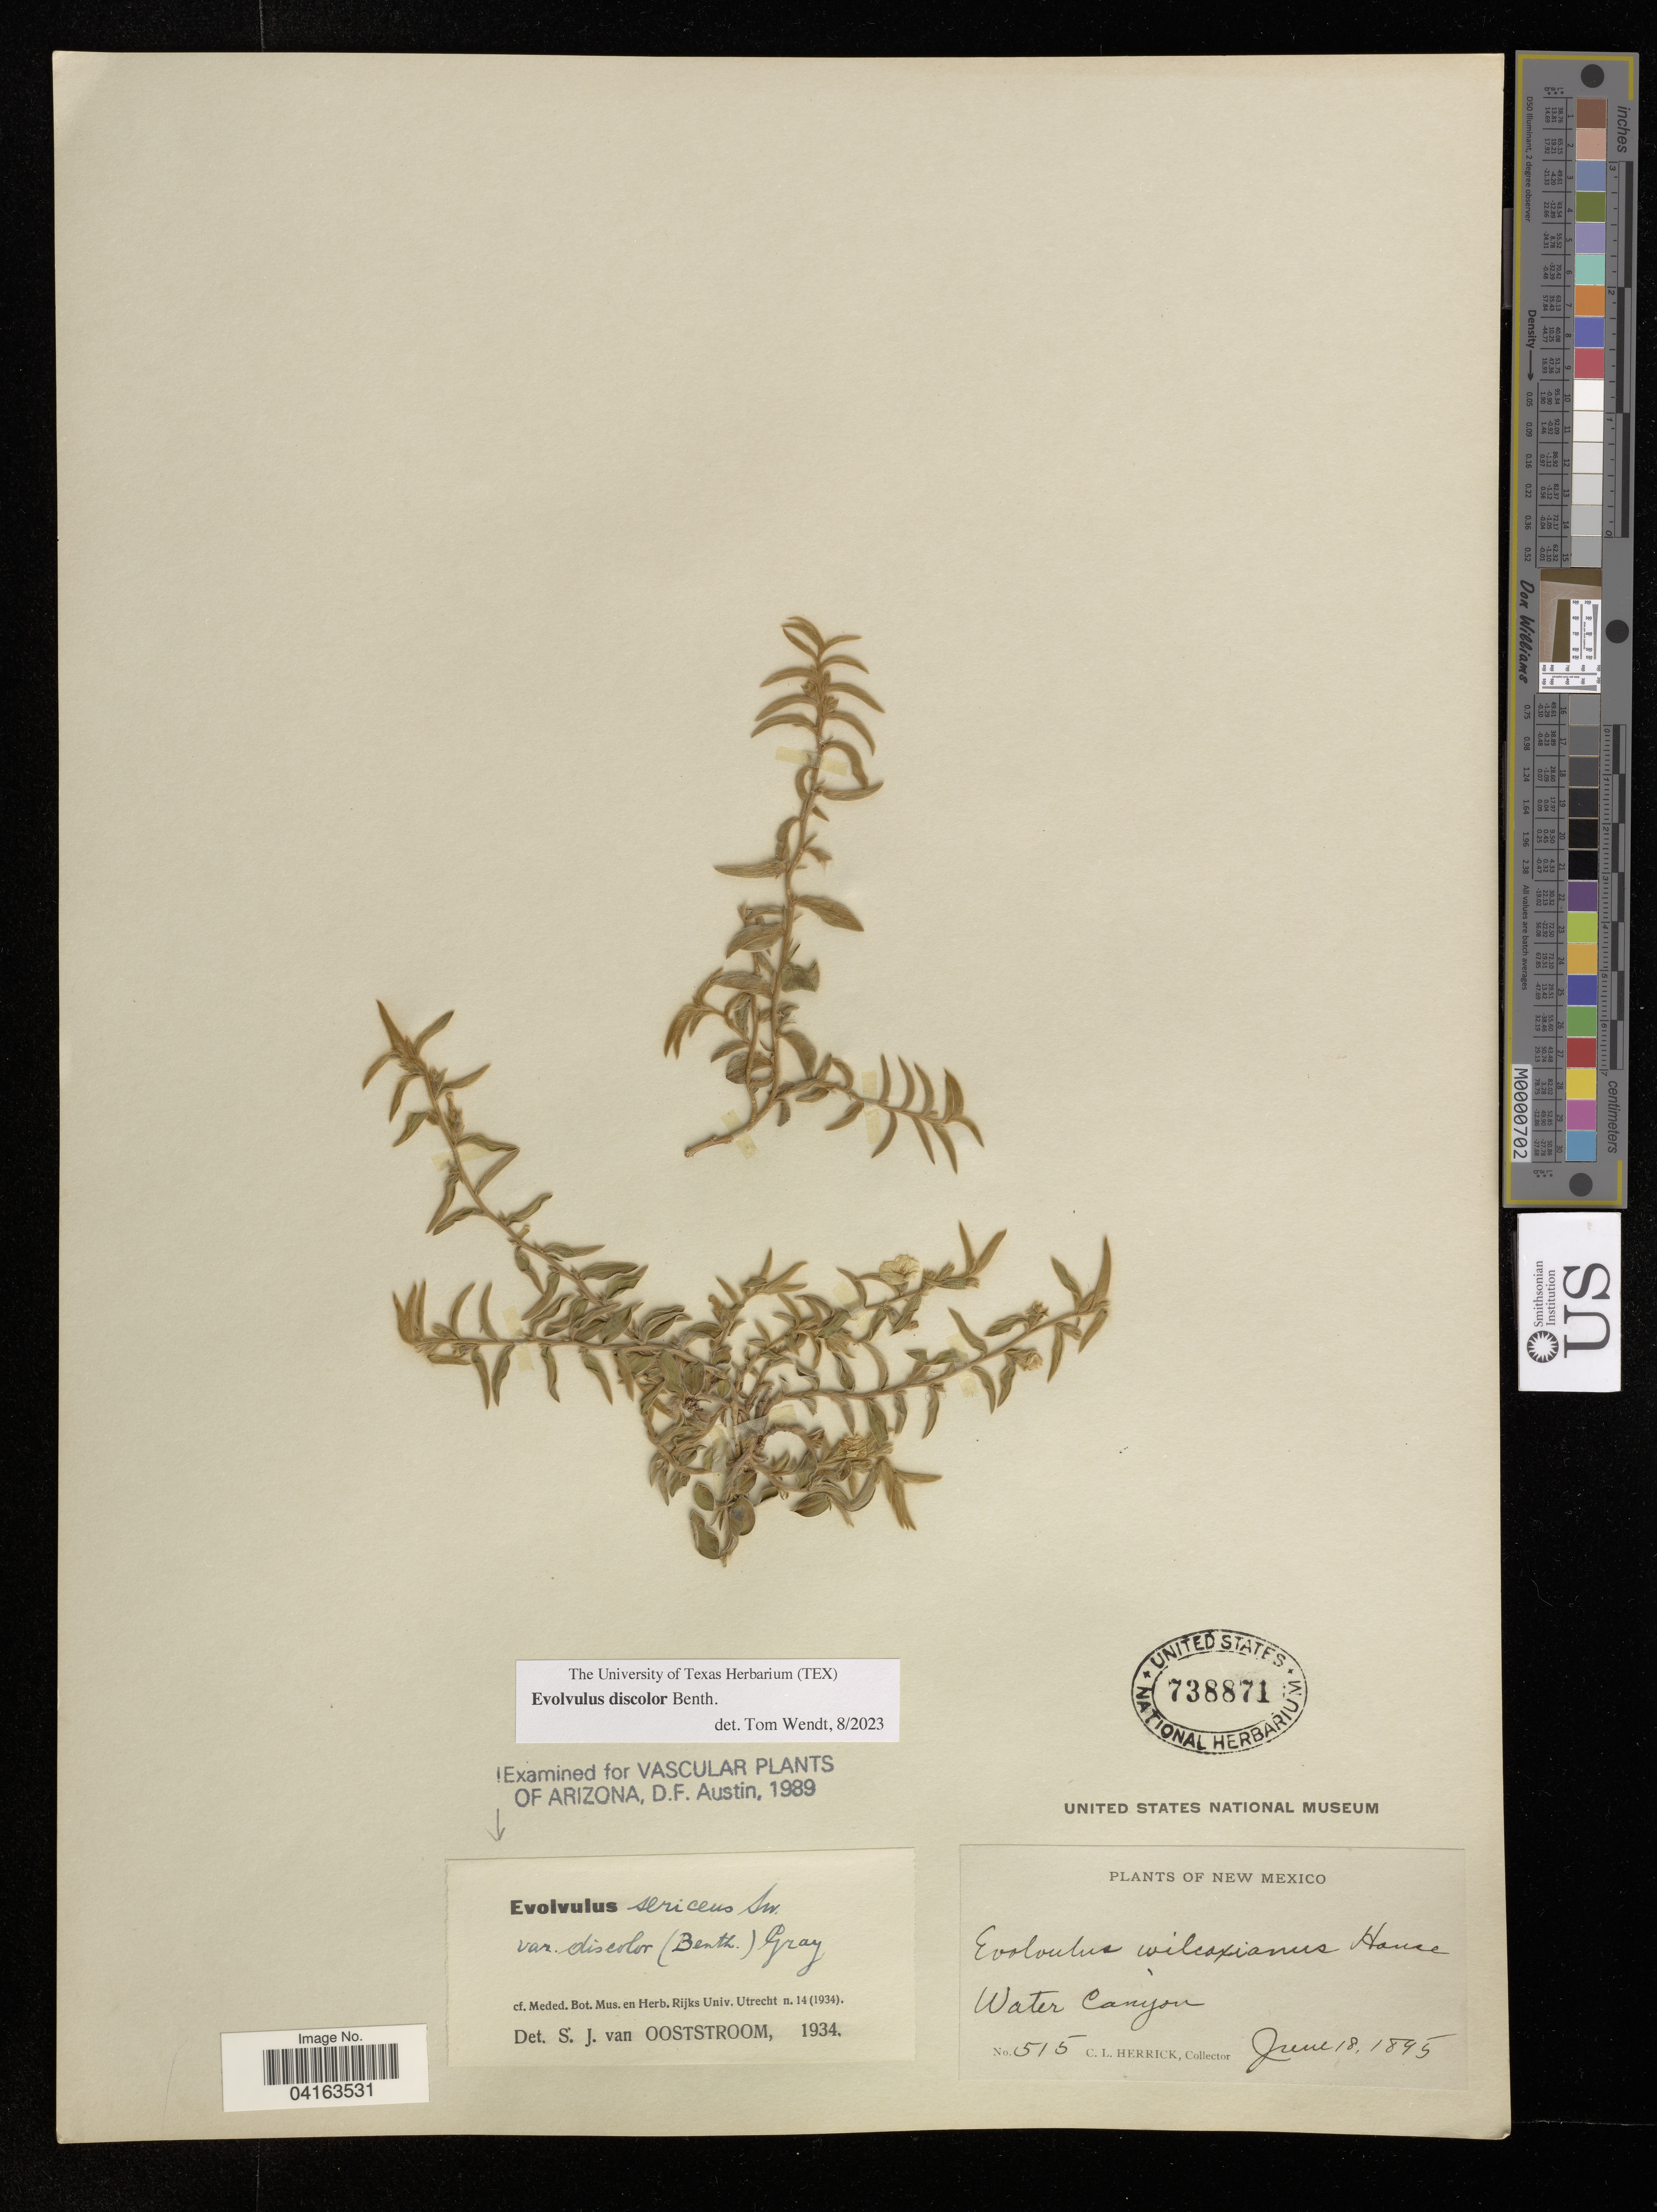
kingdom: Plantae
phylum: Tracheophyta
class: Magnoliopsida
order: Solanales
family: Convolvulaceae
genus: Evolvulus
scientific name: Evolvulus discolor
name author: Benth.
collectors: C. Herrick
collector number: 515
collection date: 1895-06-18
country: United States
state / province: New Mexico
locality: Water Canyon.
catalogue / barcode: US 738871